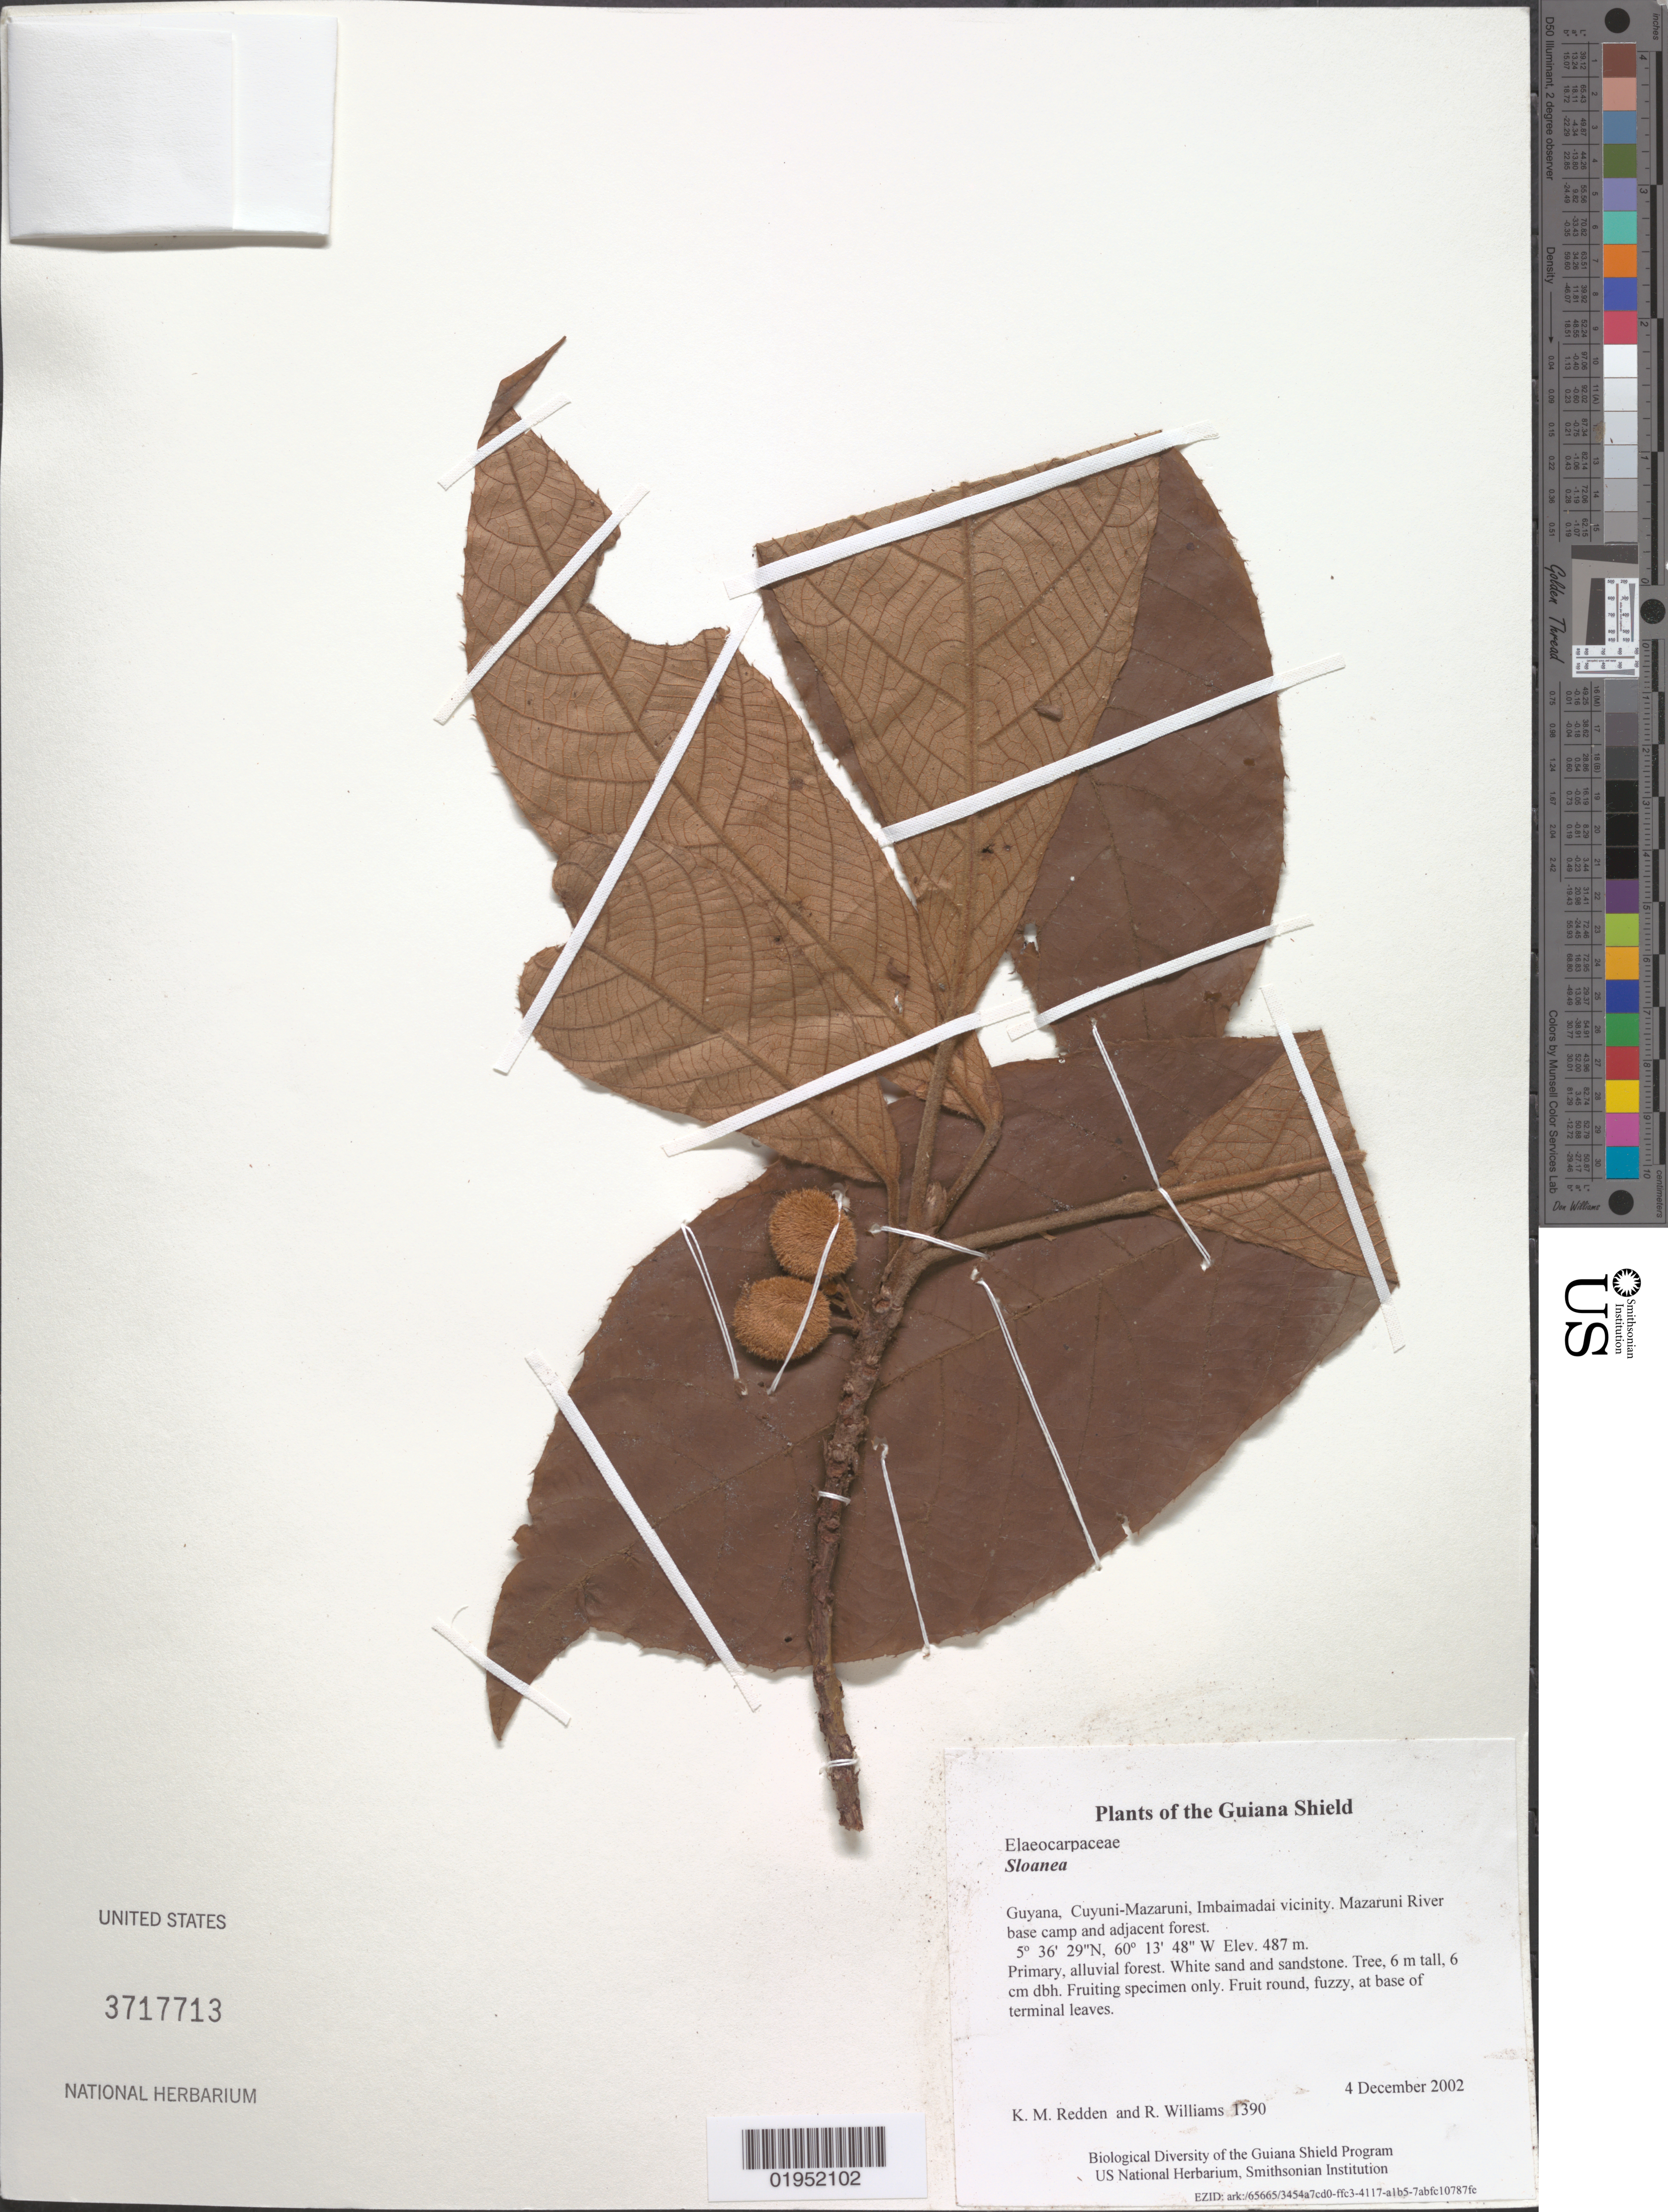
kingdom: Plantae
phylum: Tracheophyta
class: Magnoliopsida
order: Oxalidales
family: Elaeocarpaceae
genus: Sloanea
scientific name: Sloanea sp.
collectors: K. M. Redden & R. Williams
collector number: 1390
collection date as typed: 4 December 2002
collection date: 2002-12-04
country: Guyana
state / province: Cuyuni-Mazaruni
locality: Imbaimadai vicinity. Mazaruni River base camp and adjacent forest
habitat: Primary, alluvial forest. White sand and sandstone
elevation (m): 487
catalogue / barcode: US 3717713